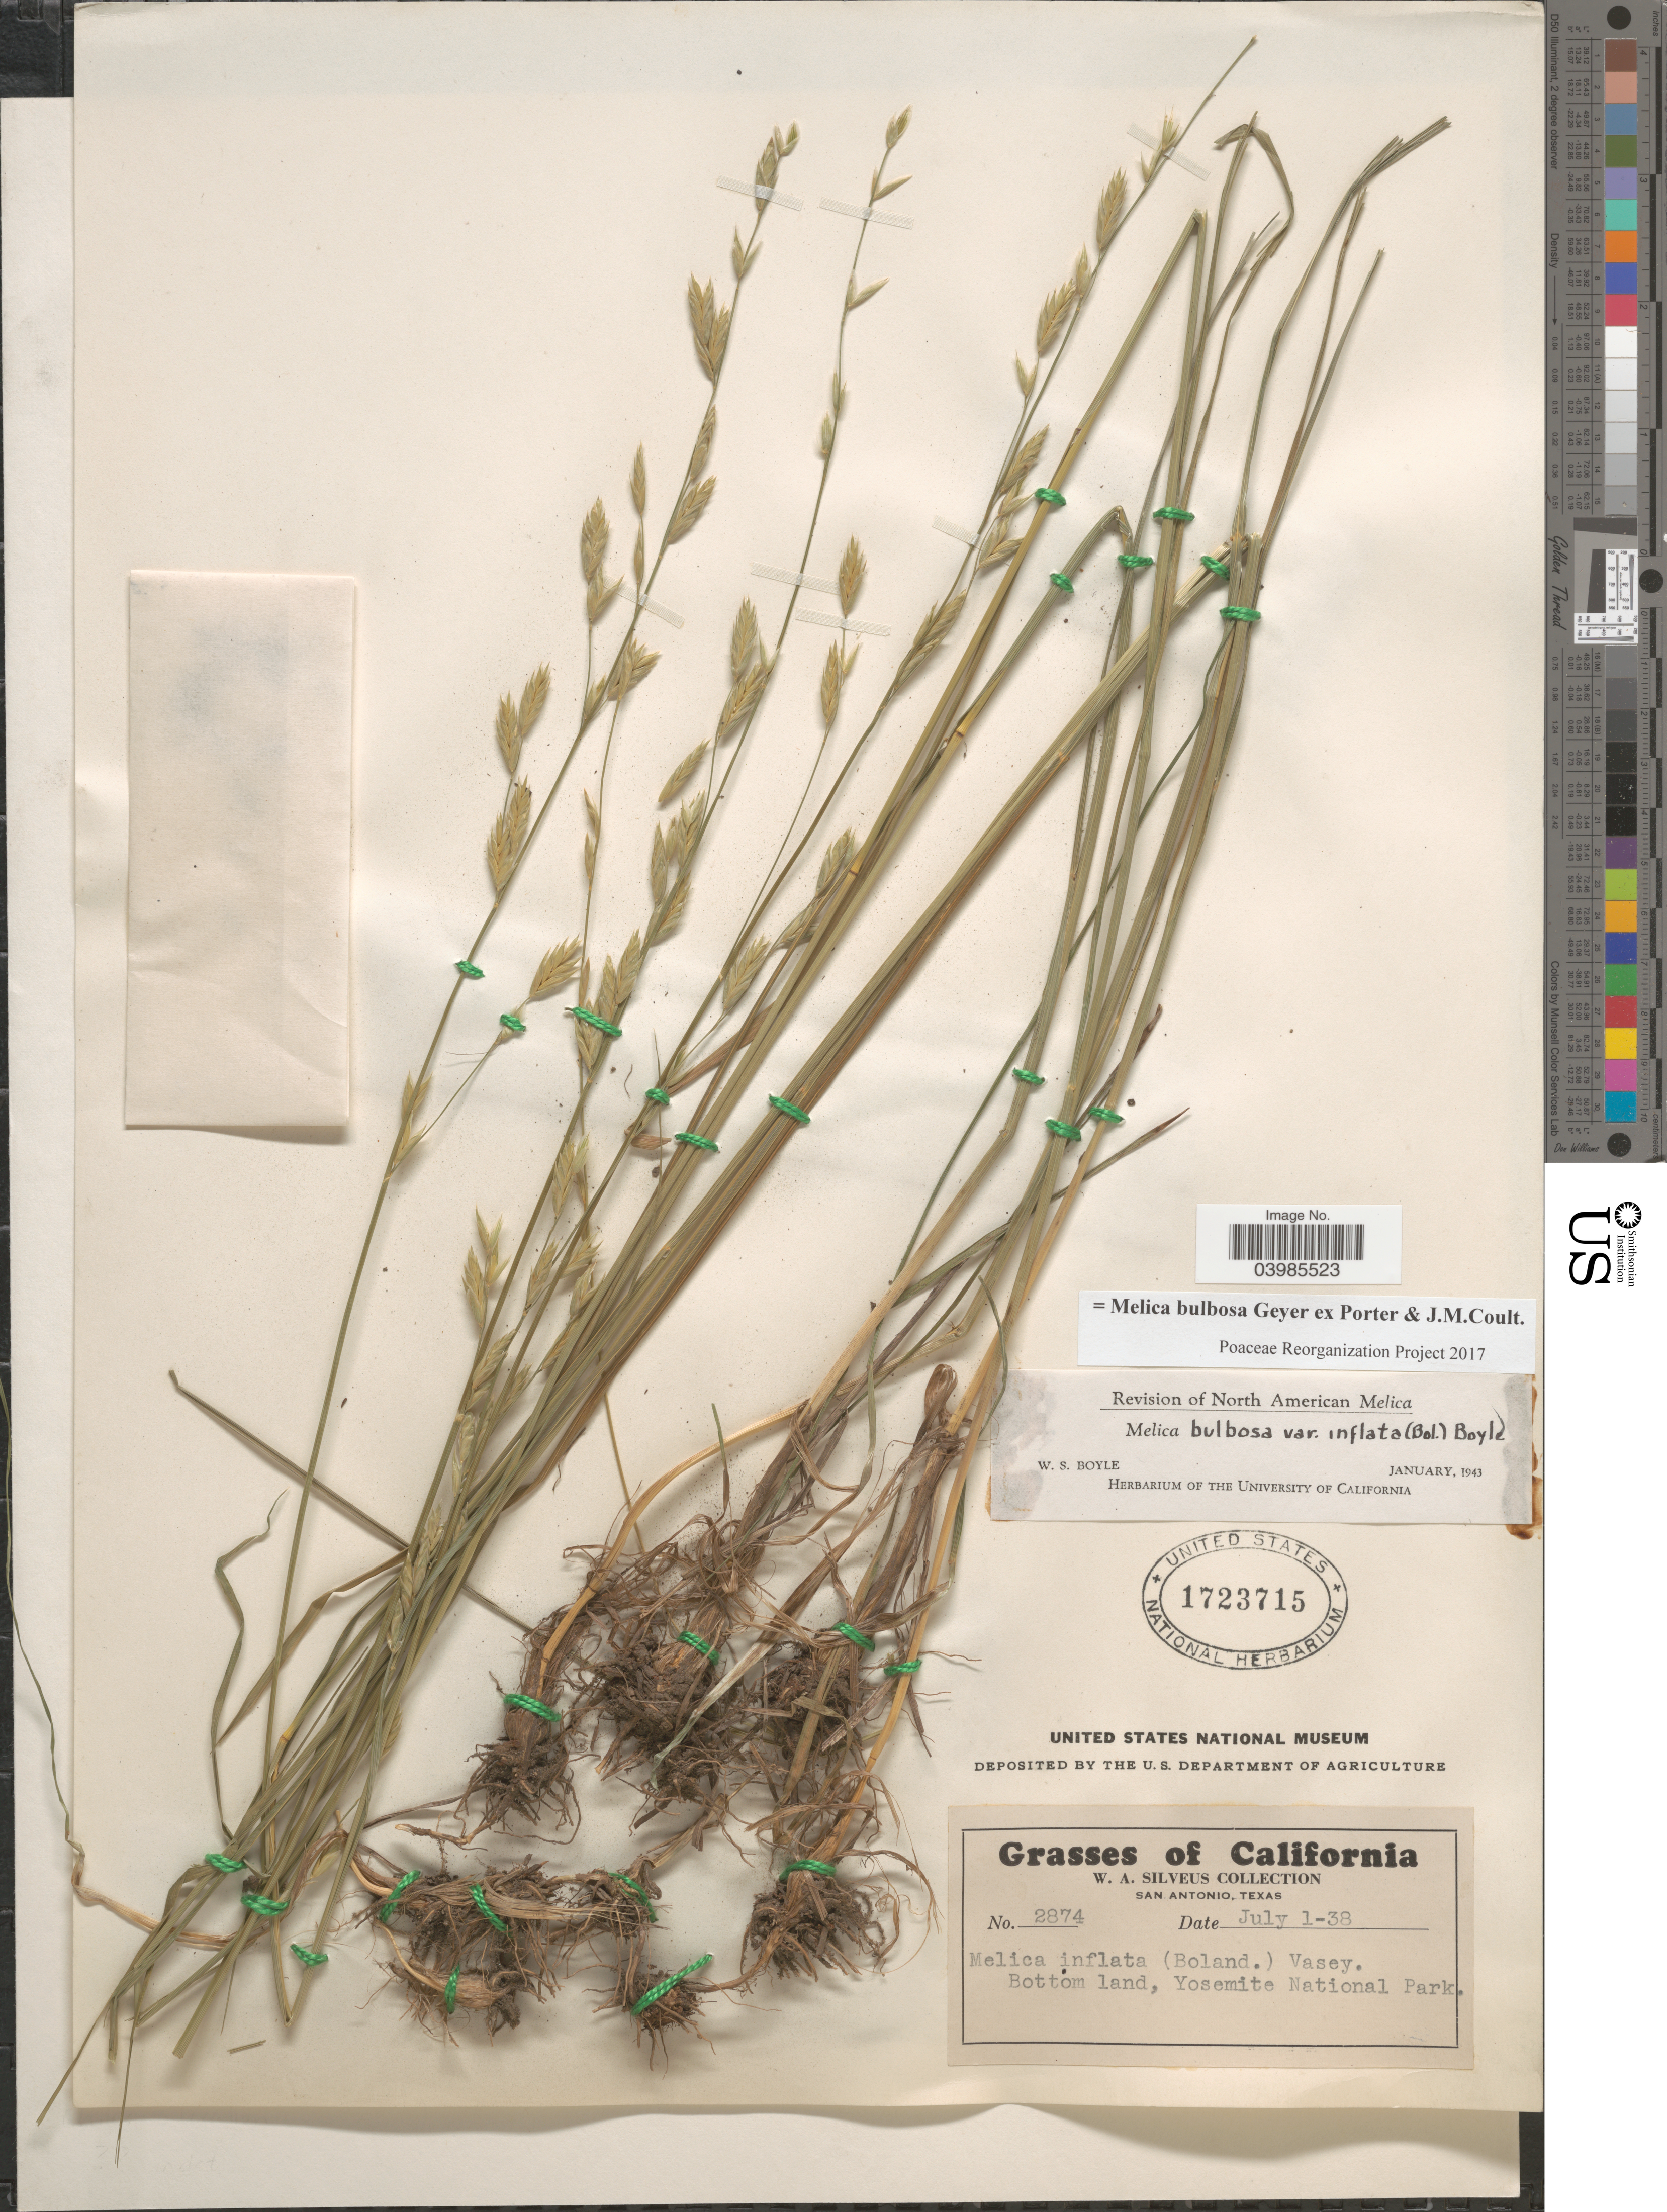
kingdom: Plantae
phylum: Tracheophyta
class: Liliopsida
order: Poales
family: Poaceae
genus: Melica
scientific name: Melica bulbosa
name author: Geyer ex Porter & J.M. Coult.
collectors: W. Silveus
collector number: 2874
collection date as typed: Transcribed d/m/y: 1/7/38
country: United States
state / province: California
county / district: Mariposa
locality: Yosemite National Park.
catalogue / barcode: US 1723715